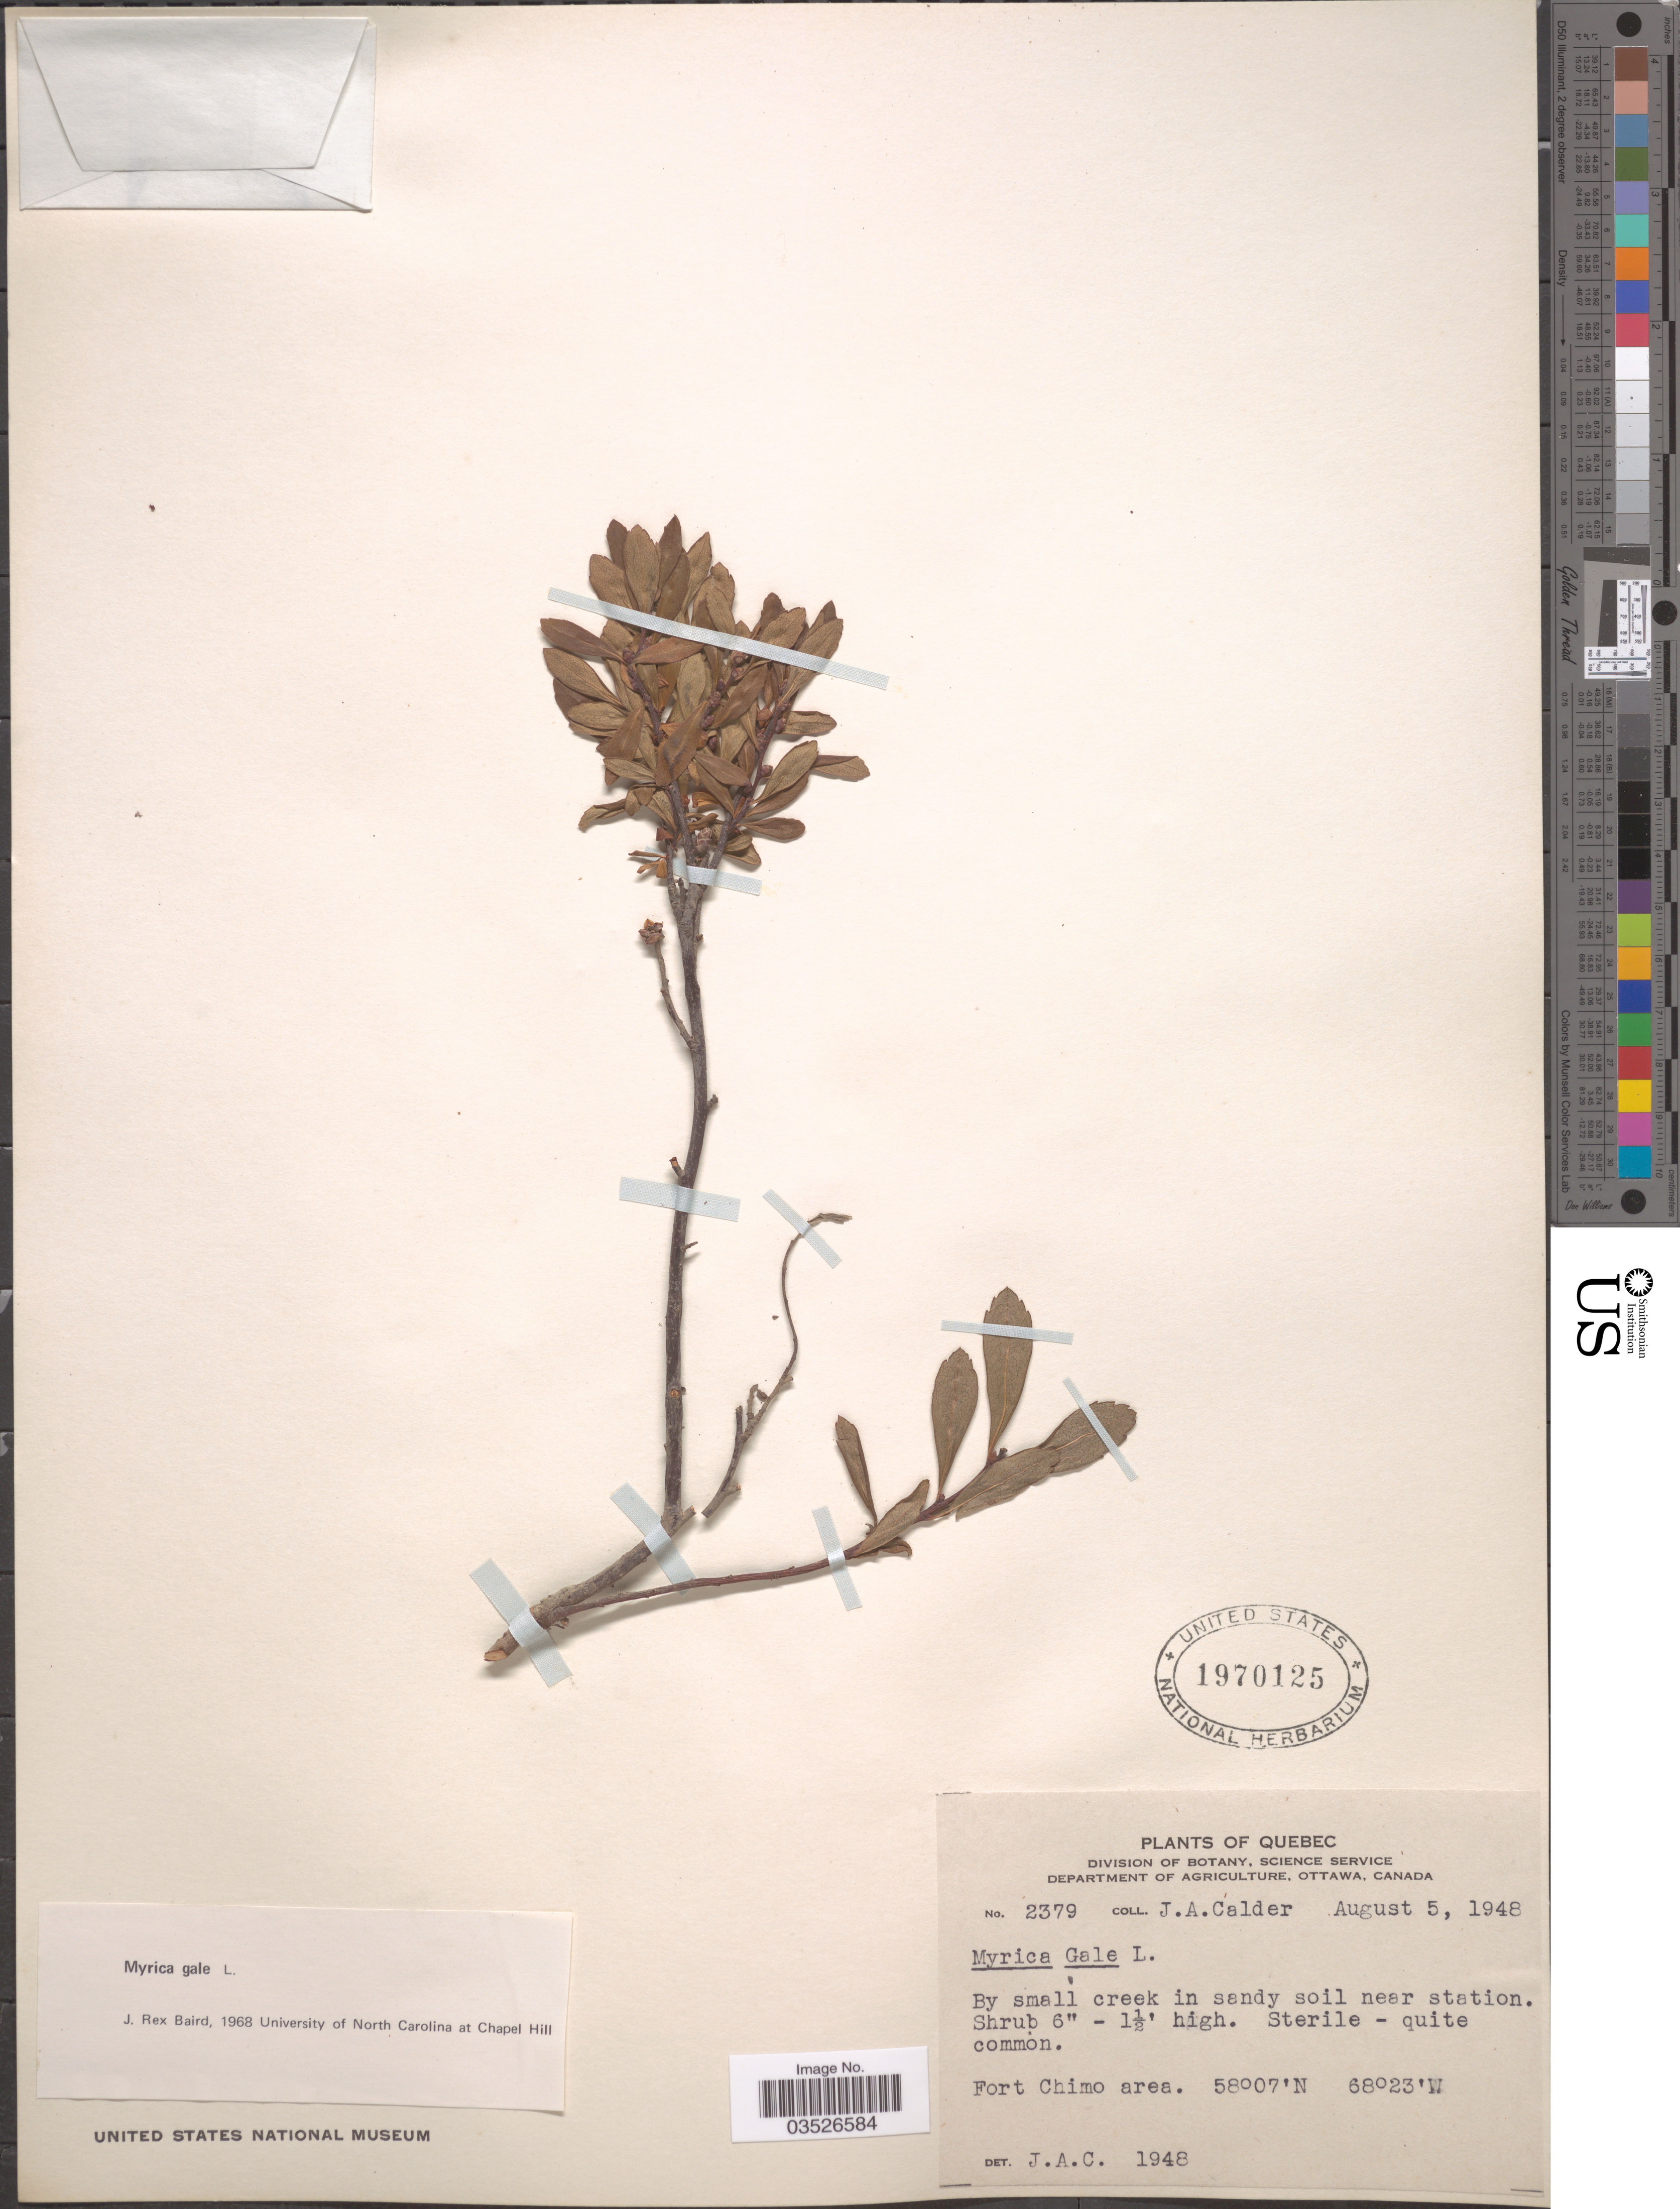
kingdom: Plantae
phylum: Tracheophyta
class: Magnoliopsida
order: Fagales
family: Myricaceae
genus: Myrica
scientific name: Myrica gale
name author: L.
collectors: J. A. Calder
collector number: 2379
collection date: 1948-08-05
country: Canada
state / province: Quebec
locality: Near station. Fort Chimo area.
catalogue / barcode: US 1970125